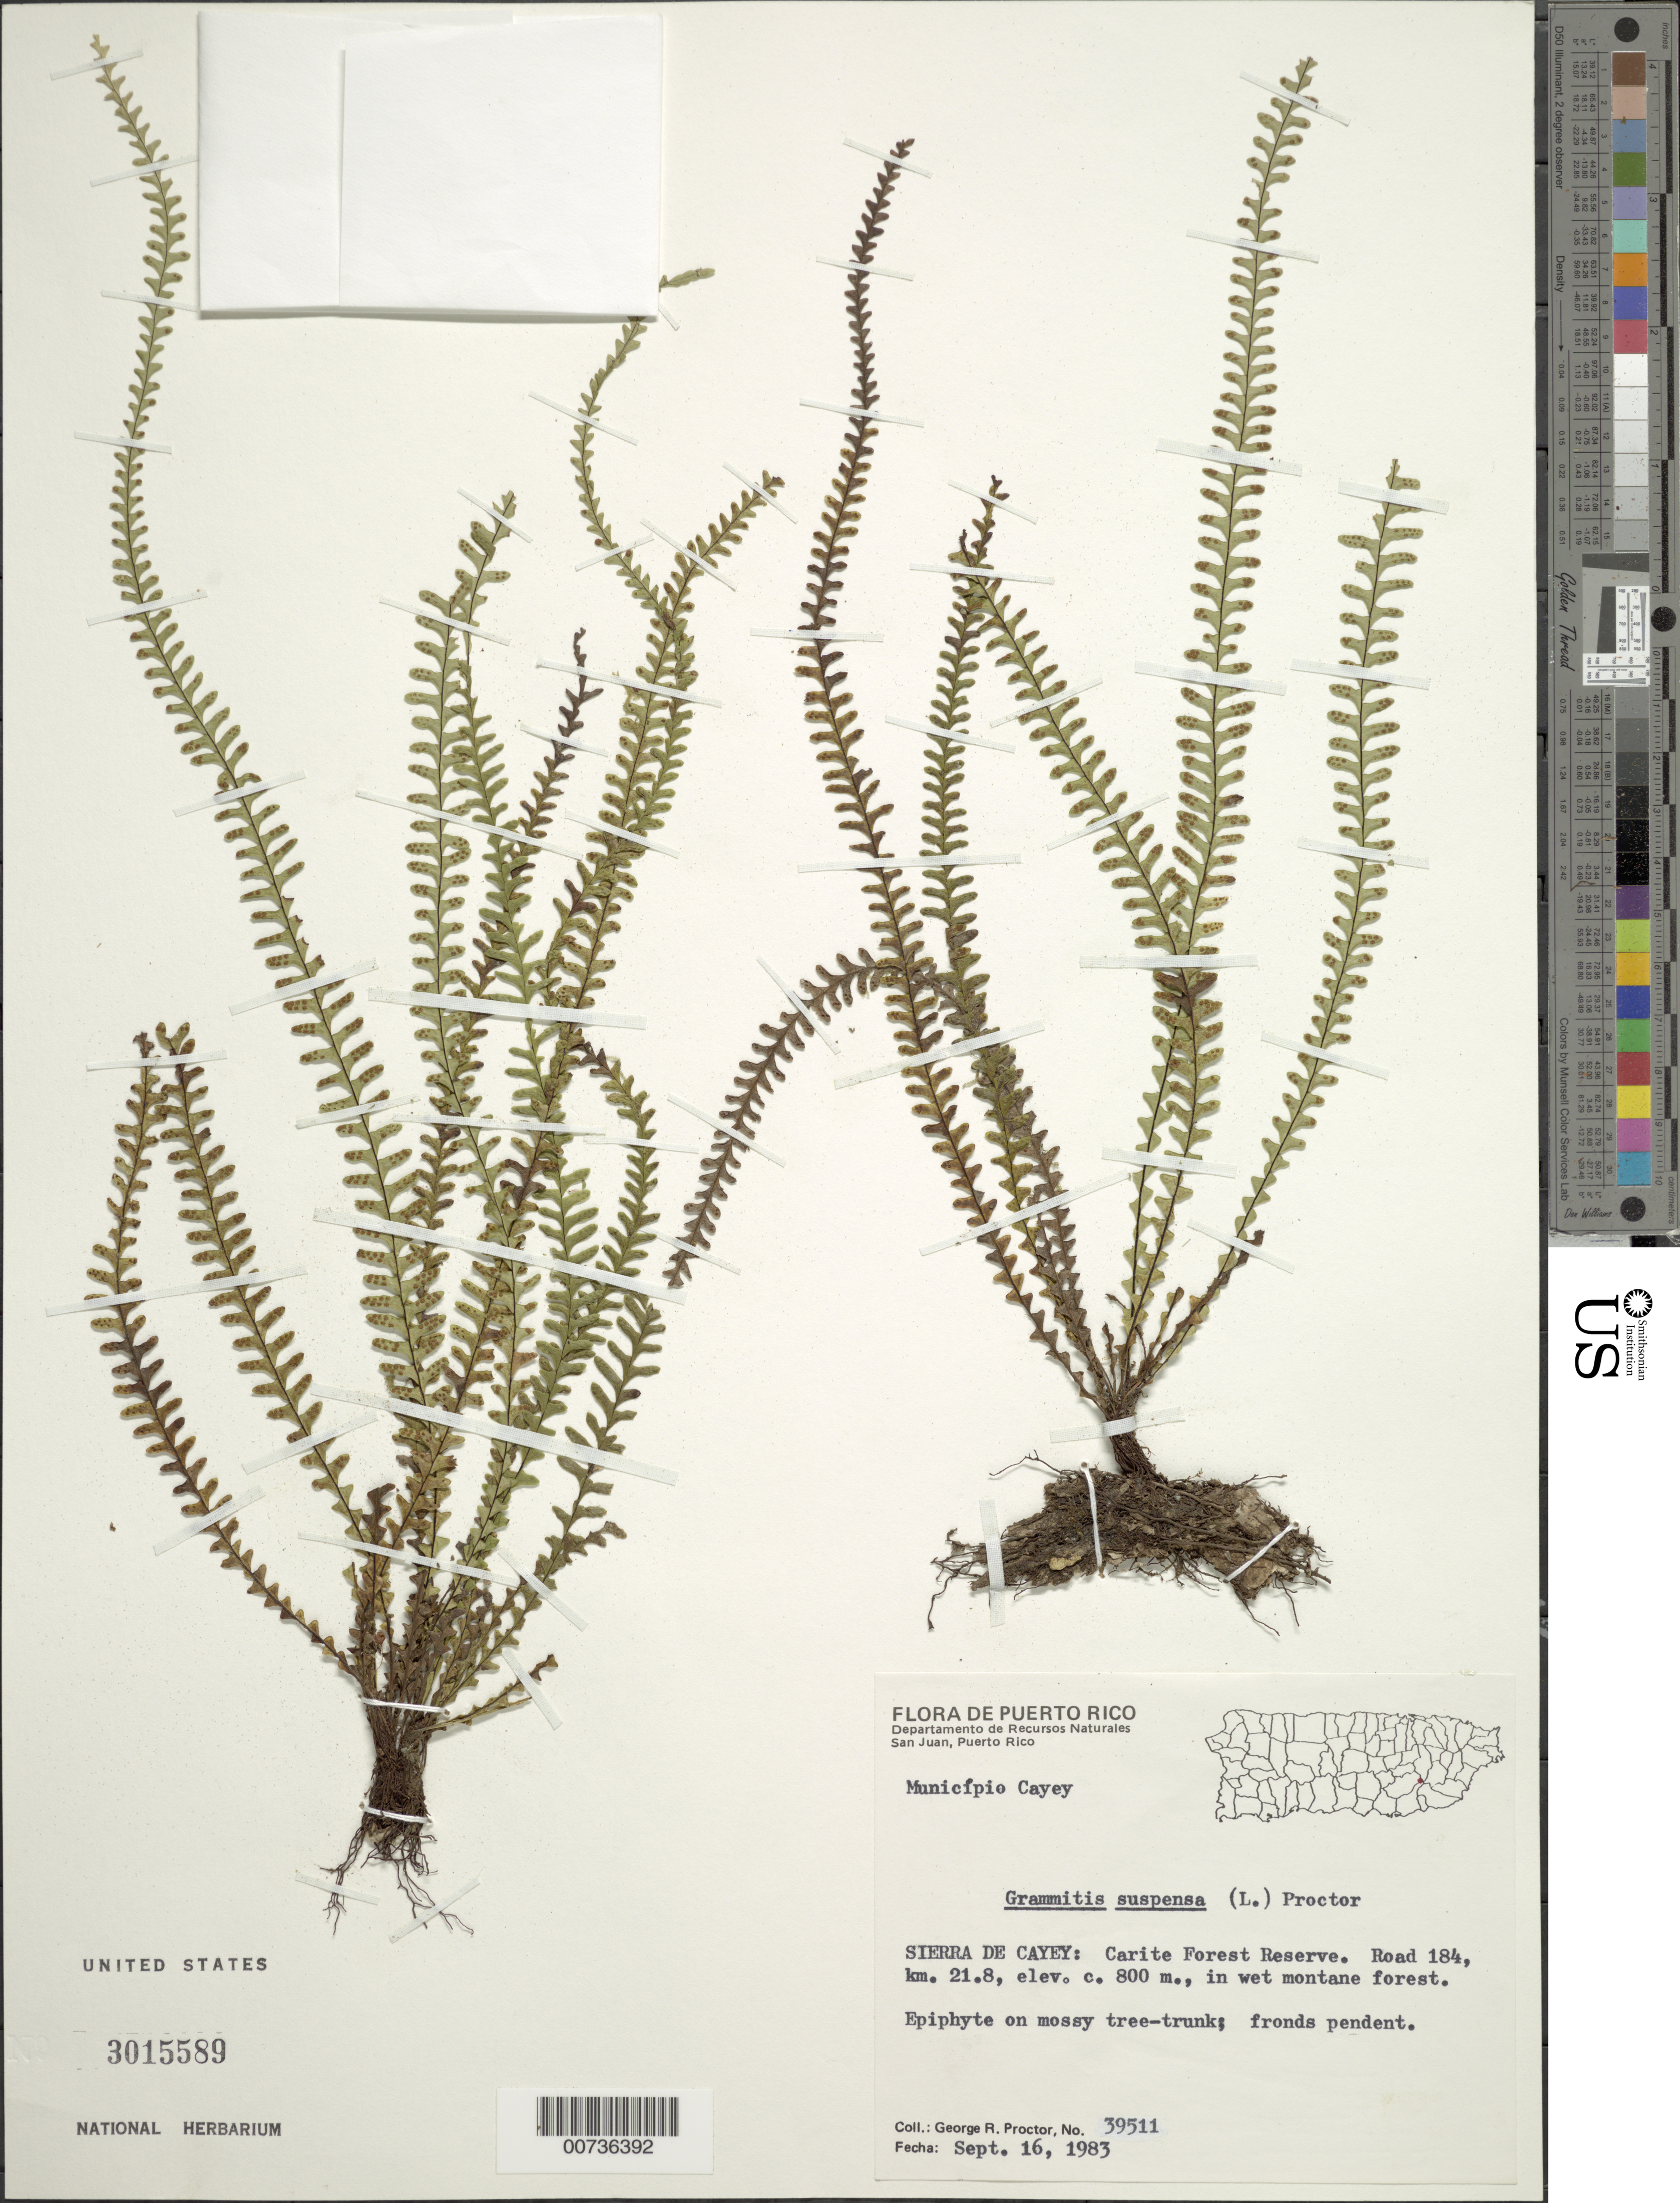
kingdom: Plantae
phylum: Tracheophyta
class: Polypodiopsida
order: Polypodiales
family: Polypodiaceae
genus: Lellingeria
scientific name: Lellingeria suspensa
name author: (L.) A.R. Sm. & R.C. Moran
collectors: G. R. Proctor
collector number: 39511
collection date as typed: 16 Sep 1983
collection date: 1983-09-16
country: Puerto Rico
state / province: Cayey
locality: Sierra de Cayey: Carite Forest Reserve. Road 184, km 21.8, in wet montane forest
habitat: Epiphyte on mossy tree-trunk; fronds pendent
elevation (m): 800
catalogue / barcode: US 3015589